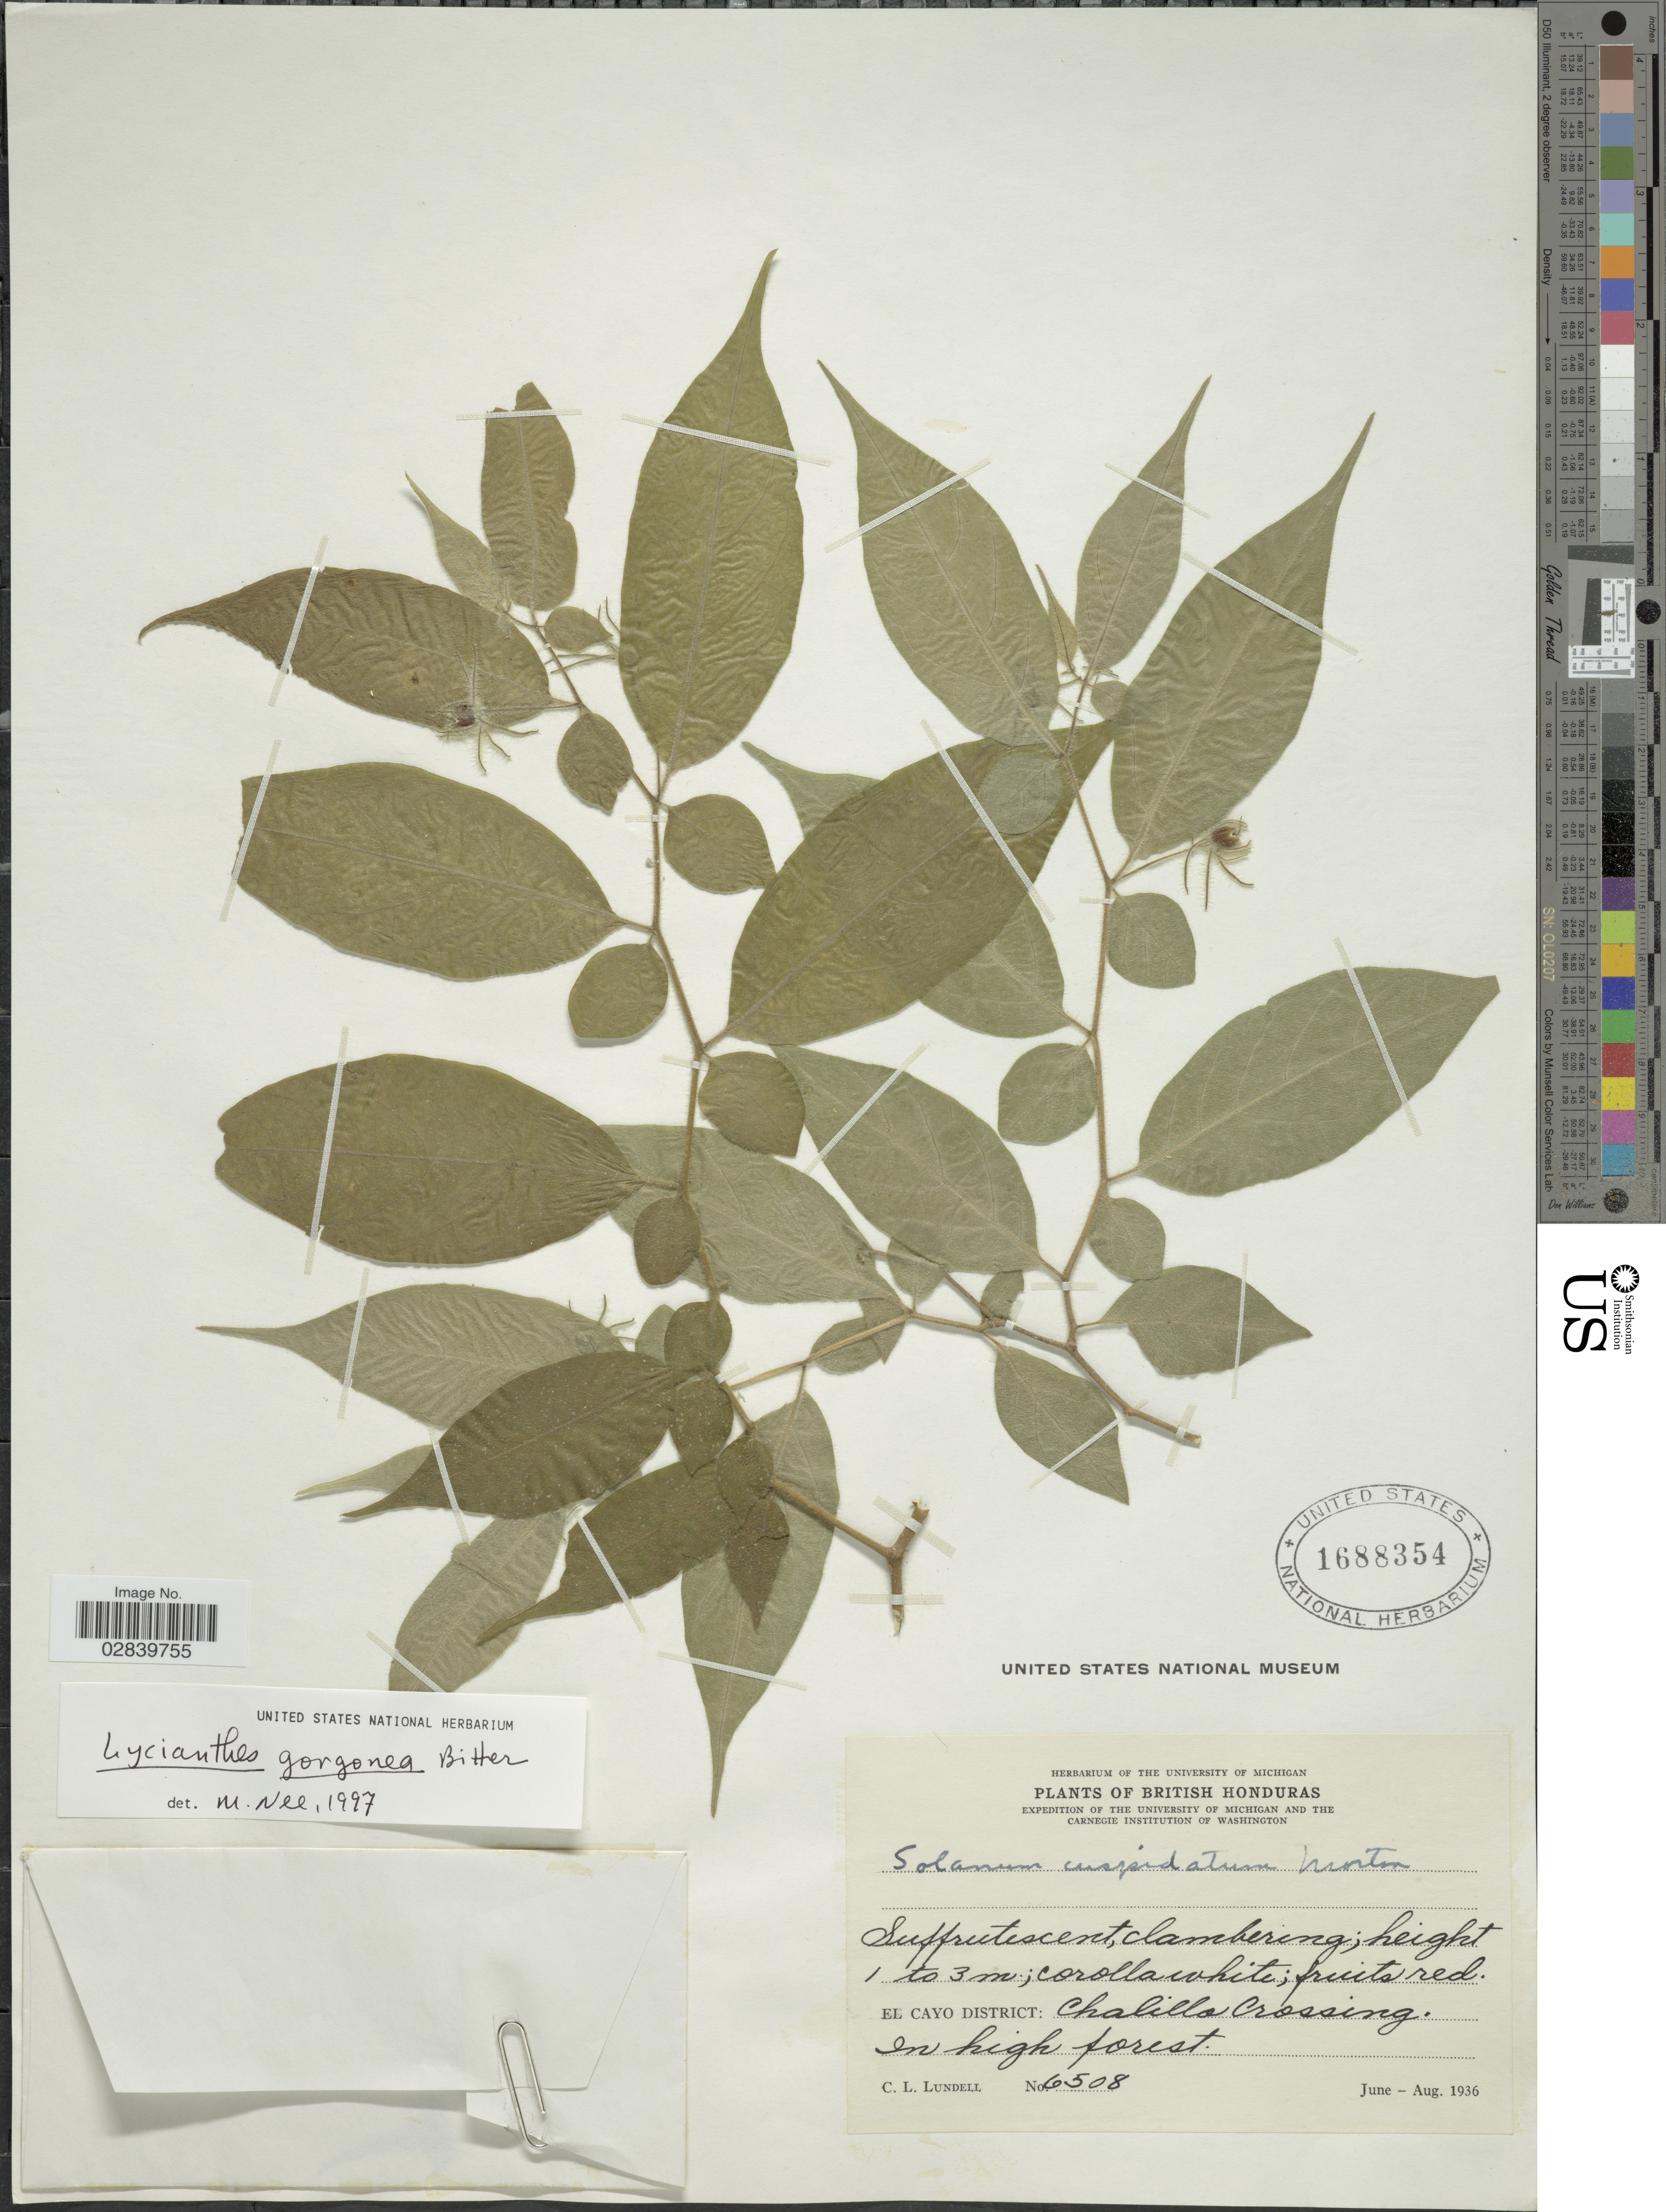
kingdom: Plantae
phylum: Tracheophyta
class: Magnoliopsida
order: Solanales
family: Solanaceae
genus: Lycianthes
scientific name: Lycianthes gorgonea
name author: Bitter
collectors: C. L. Lundell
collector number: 6508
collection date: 1936-06/1936-08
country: Belize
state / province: Cayo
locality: British Honduras. El Cayo District: Chalilla Crossing.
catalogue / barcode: US 1688354